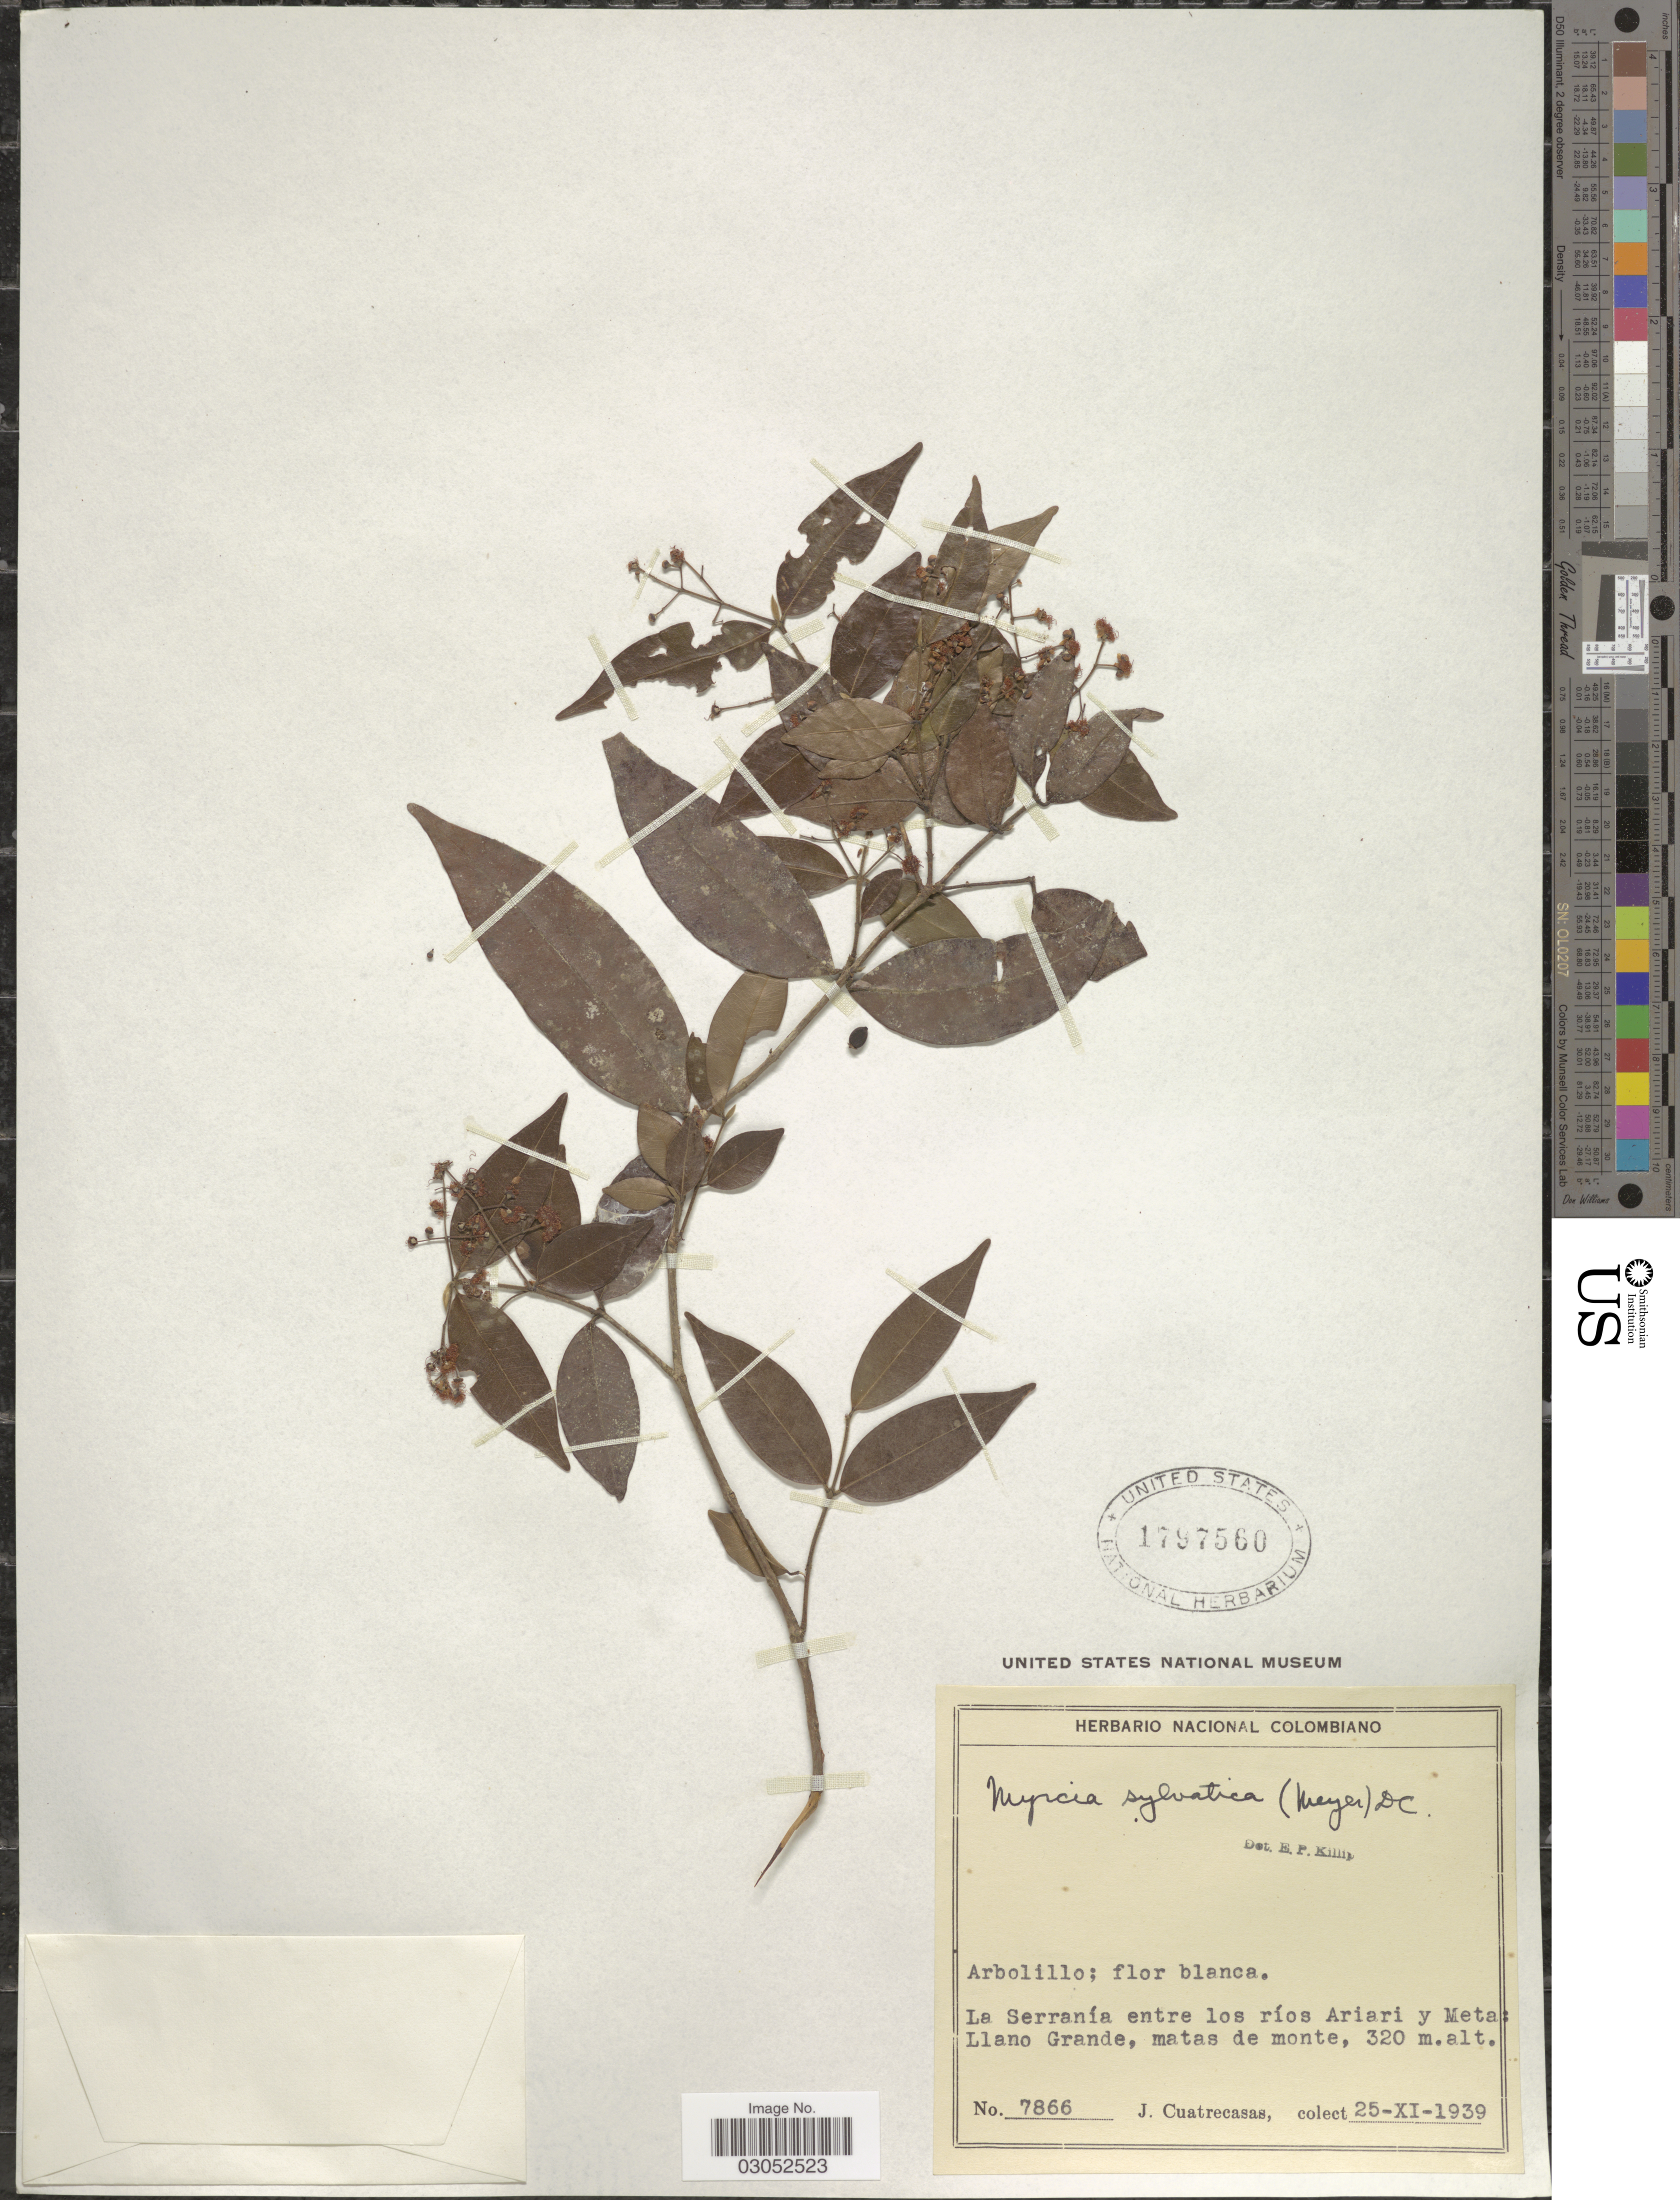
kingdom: Plantae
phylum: Tracheophyta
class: Magnoliopsida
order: Myrtales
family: Myrtaceae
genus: Myrcia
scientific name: Myrcia sylvatica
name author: (G. Mey.) DC.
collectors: J. Cuatrecasas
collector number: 7866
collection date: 1939-11-25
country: Colombia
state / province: Meta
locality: La Serranía entre los ríos Ariari y Meta: Llano Grande.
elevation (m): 320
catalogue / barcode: US 1797560